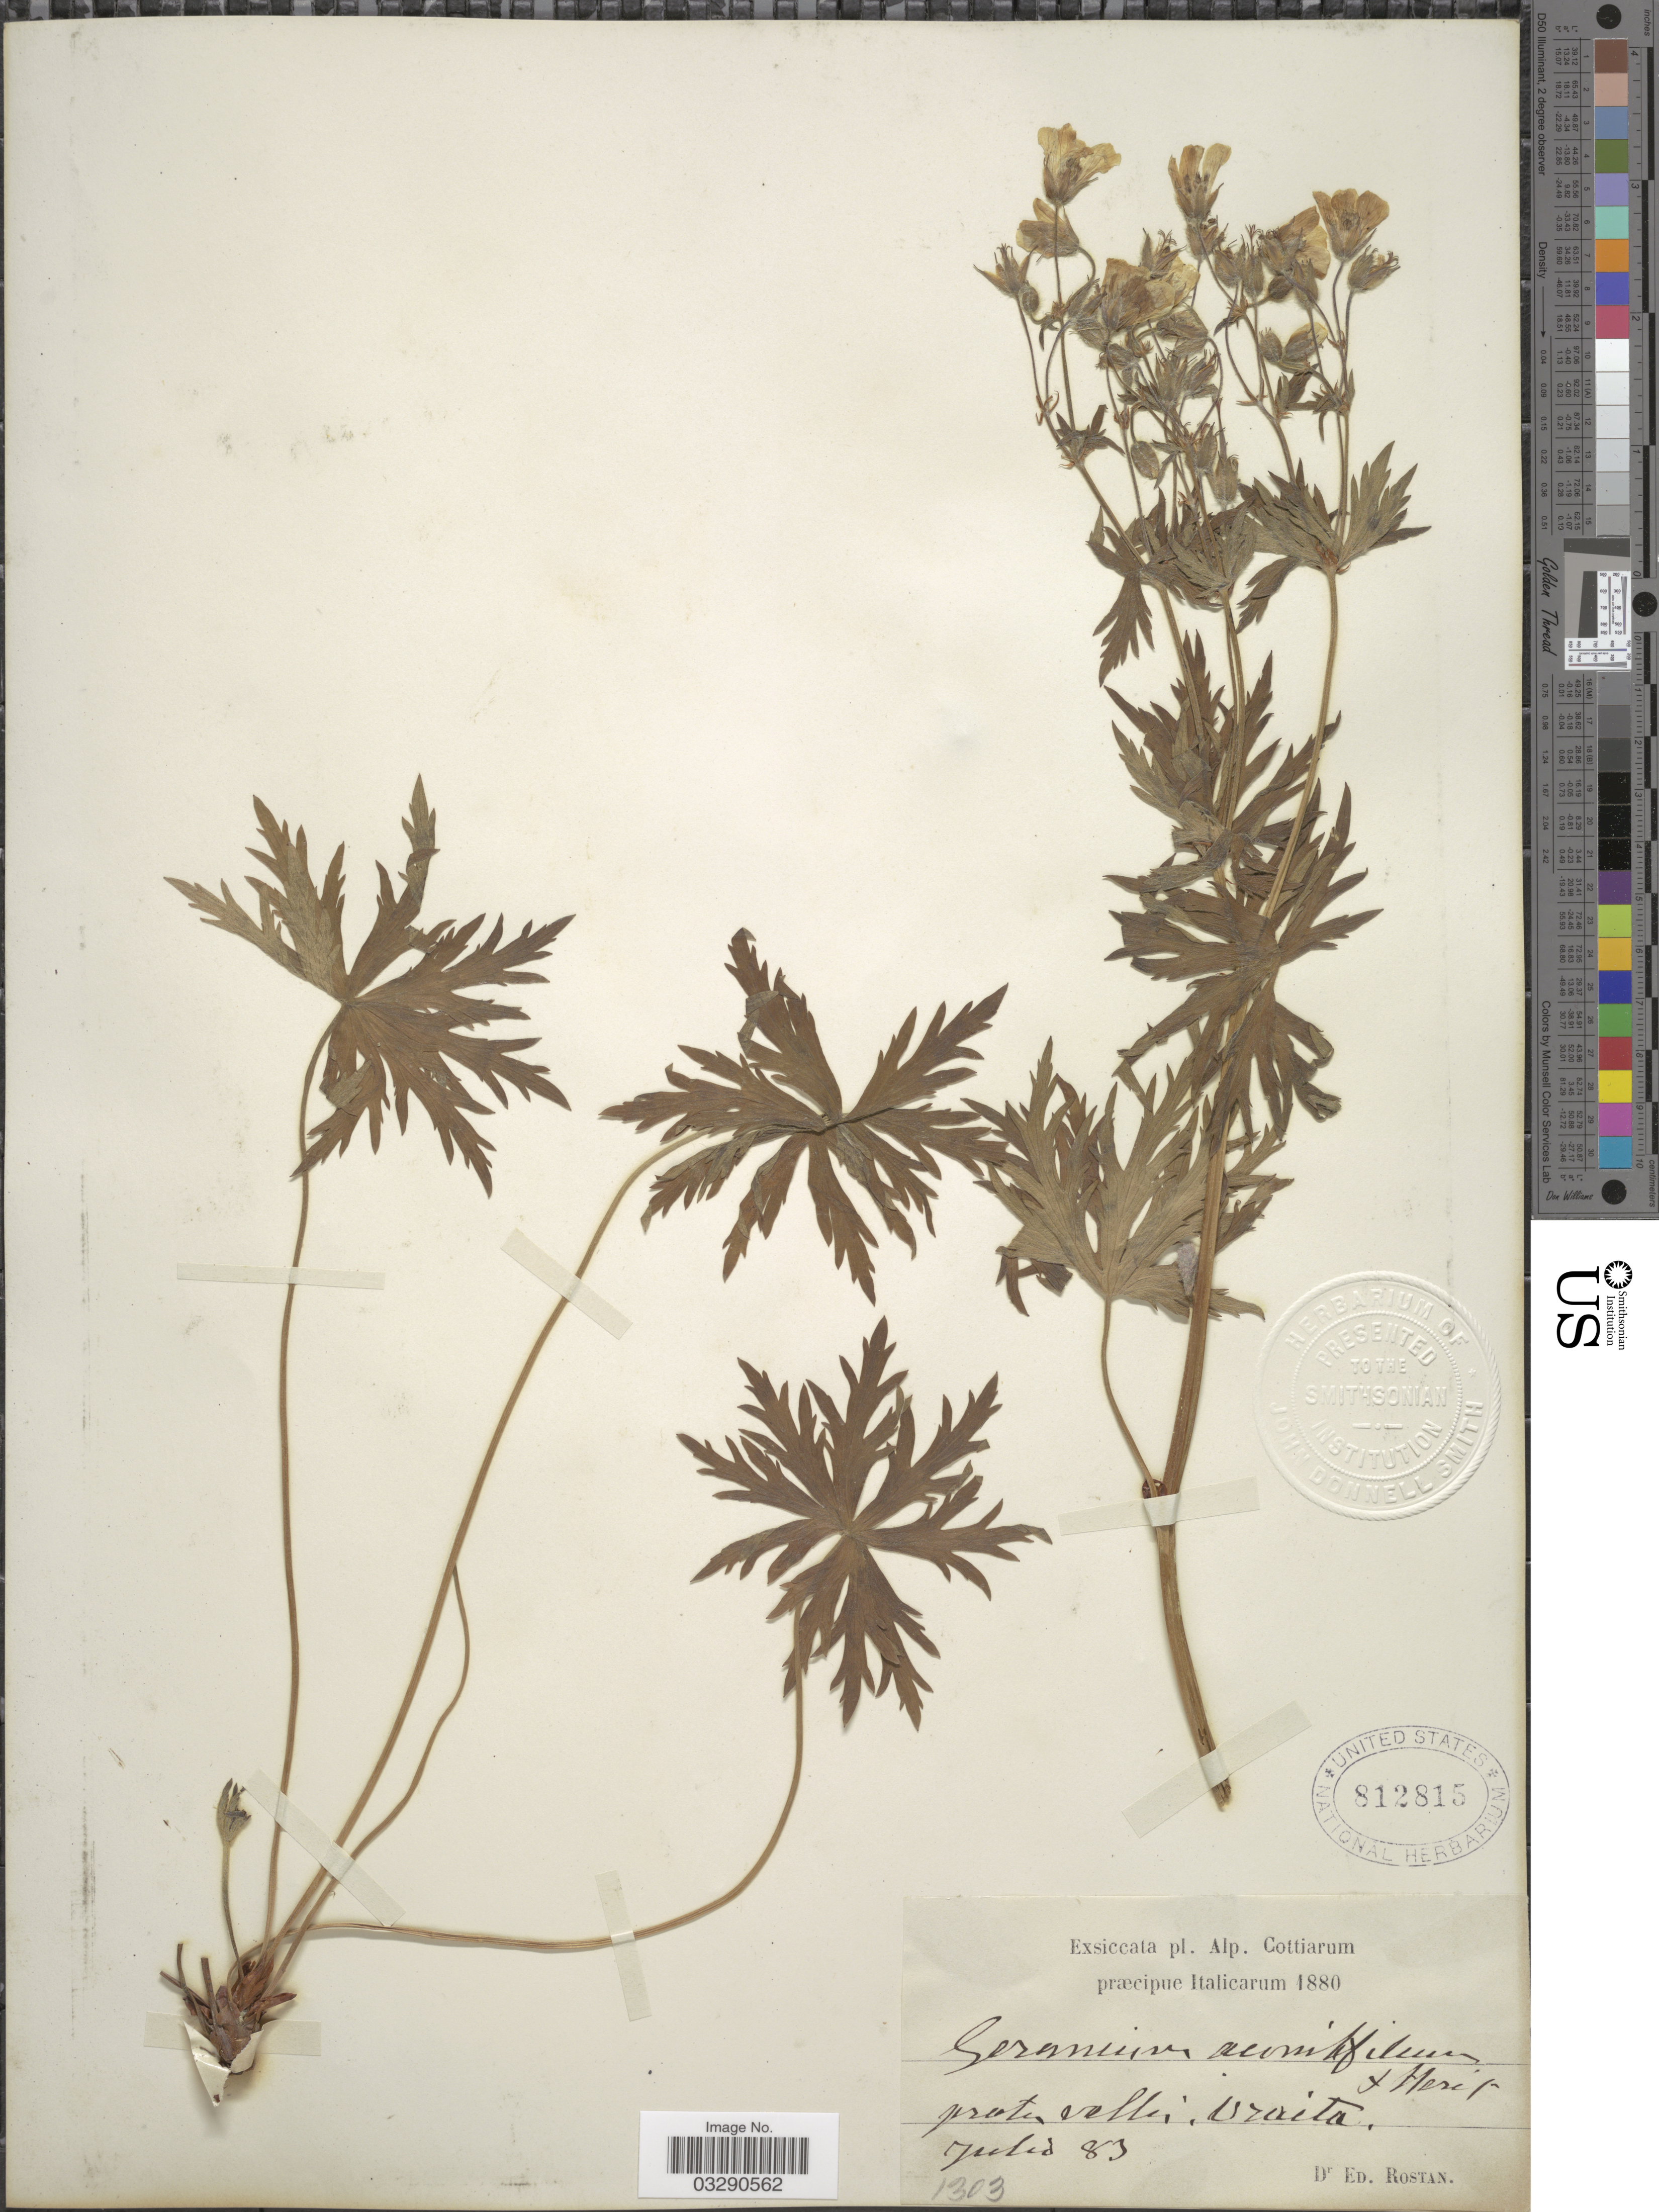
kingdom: Plantae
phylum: Tracheophyta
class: Magnoliopsida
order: Geraniales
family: Geraniaceae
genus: Geranium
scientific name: Geranium aconitifolium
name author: L'Hér.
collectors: E. Rostan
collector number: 1303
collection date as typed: Transcribed d/m/y: /7/83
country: Italy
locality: Pl. Alp. Cottiarum præcipue Italicarum. Uraita [interpreted] [unsure placement]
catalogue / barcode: US 812815